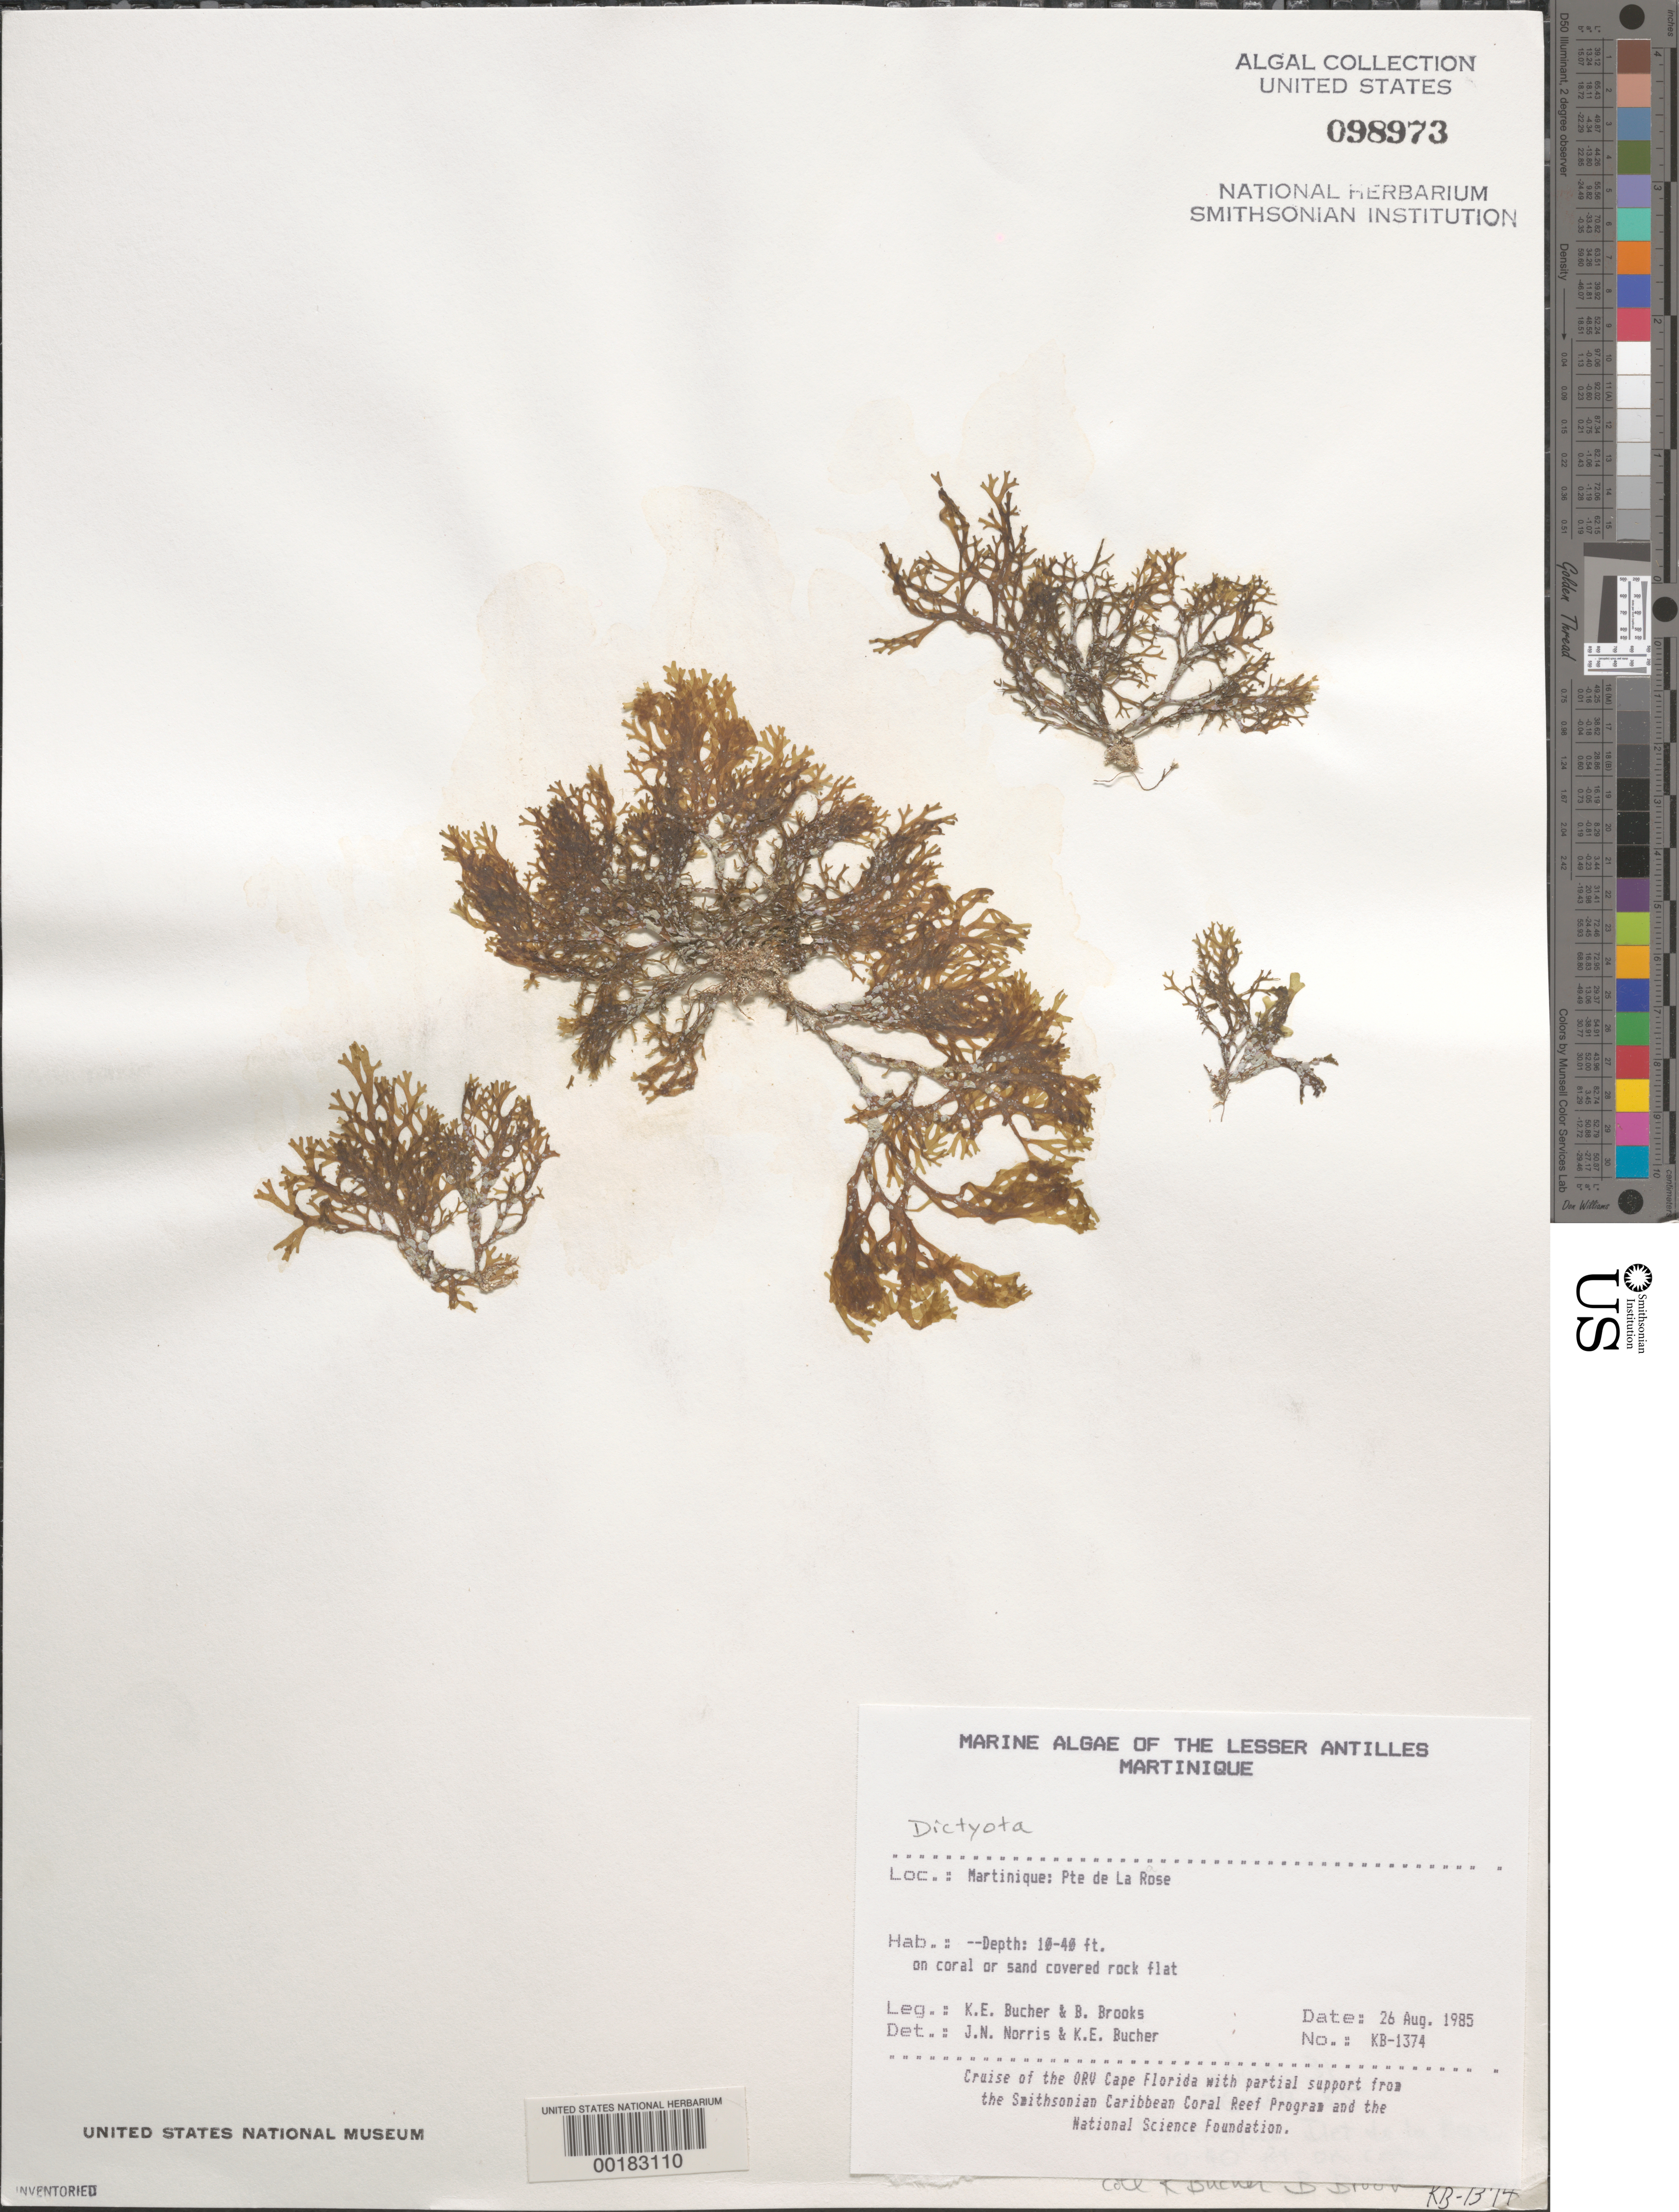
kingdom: Chromista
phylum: Ochrophyta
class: Phaeophyceae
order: Dictyotales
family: Dictyotaceae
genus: Dictyota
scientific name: Dictyota sp.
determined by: Norris, J. N.; Bucher, K. E.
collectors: K. E. Bucher & B. Brooks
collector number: Kb-1374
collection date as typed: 26 Aug 1985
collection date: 1985-08-26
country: Martinique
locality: Pointe de la Rose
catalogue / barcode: US 98973